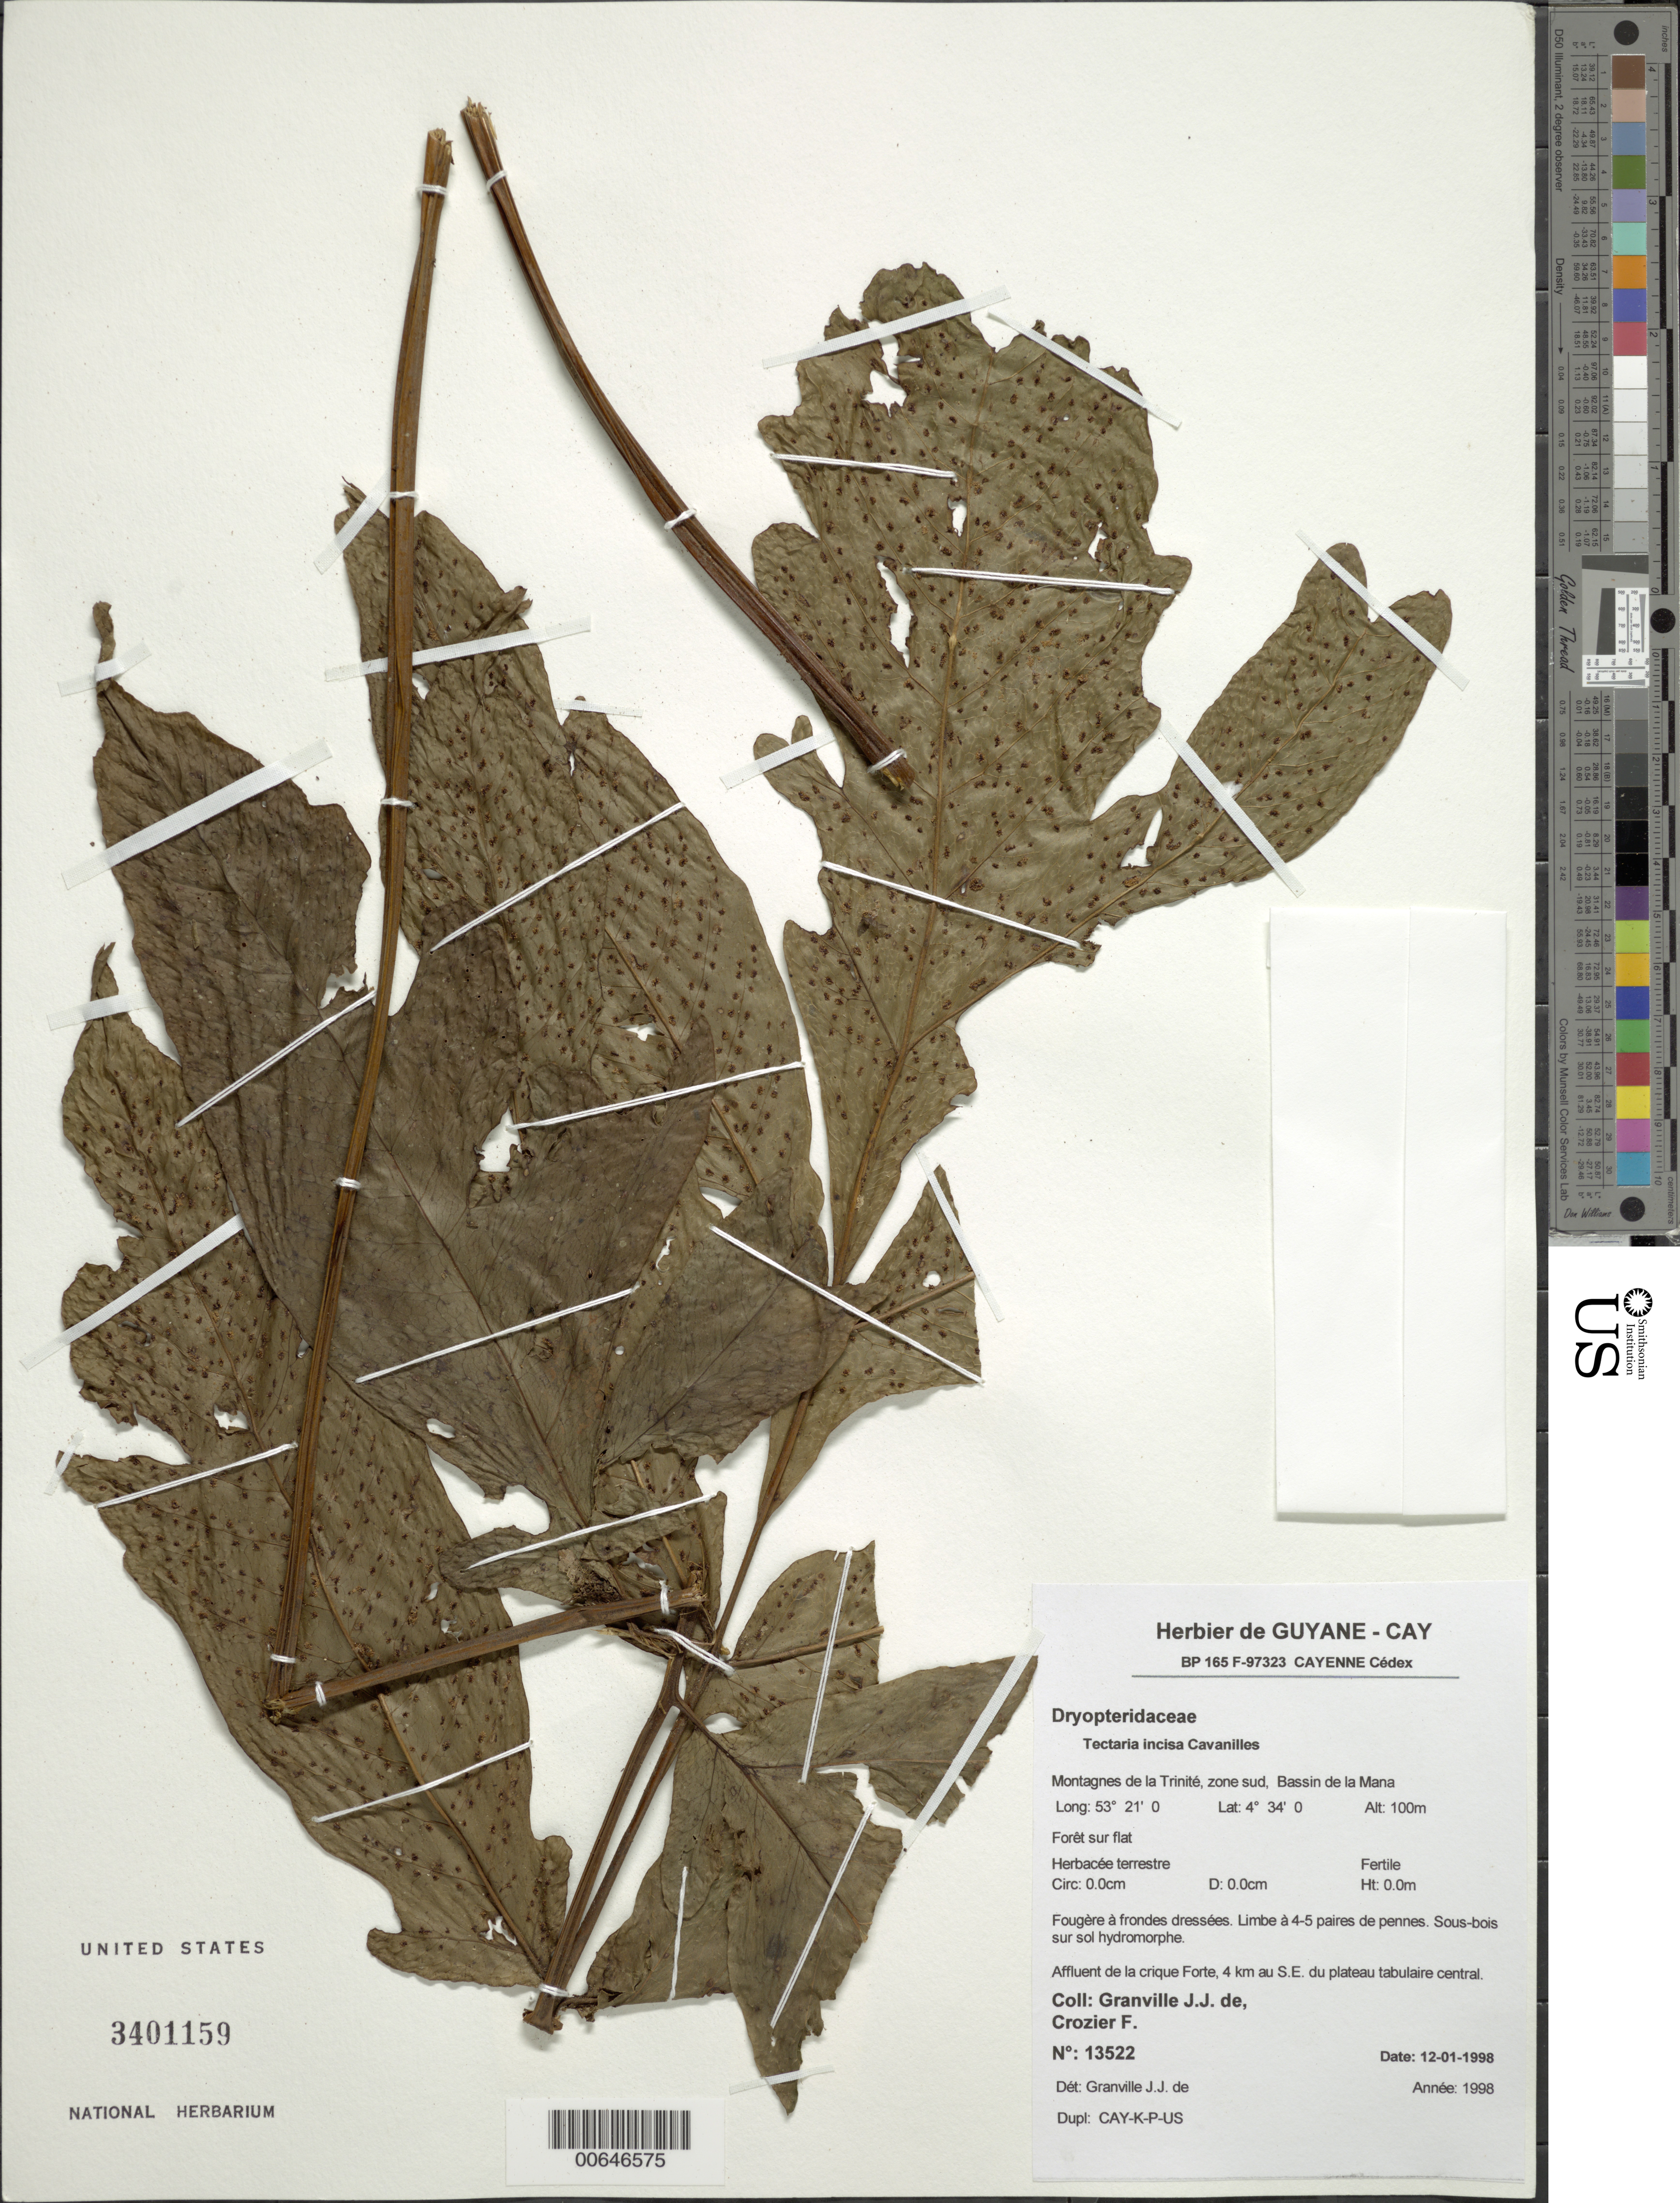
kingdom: Plantae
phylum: Tracheophyta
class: Polypodiopsida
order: Polypodiales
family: Tectariaceae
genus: Tectaria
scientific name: Tectaria incisa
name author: Cav.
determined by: Granville, J. J. de, (CAY), Institut de Recherche pour le Developpement (IRD) (FRENCH GUIANA)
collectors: J.-J. de Granville & F. Crozier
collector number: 13522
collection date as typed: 12-Jan-98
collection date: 1998-01-12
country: French Guiana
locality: Montagnes de la Trinité, zone sud, Bassin de la Mana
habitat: Forêt sur flat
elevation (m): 100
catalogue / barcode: US 3401159